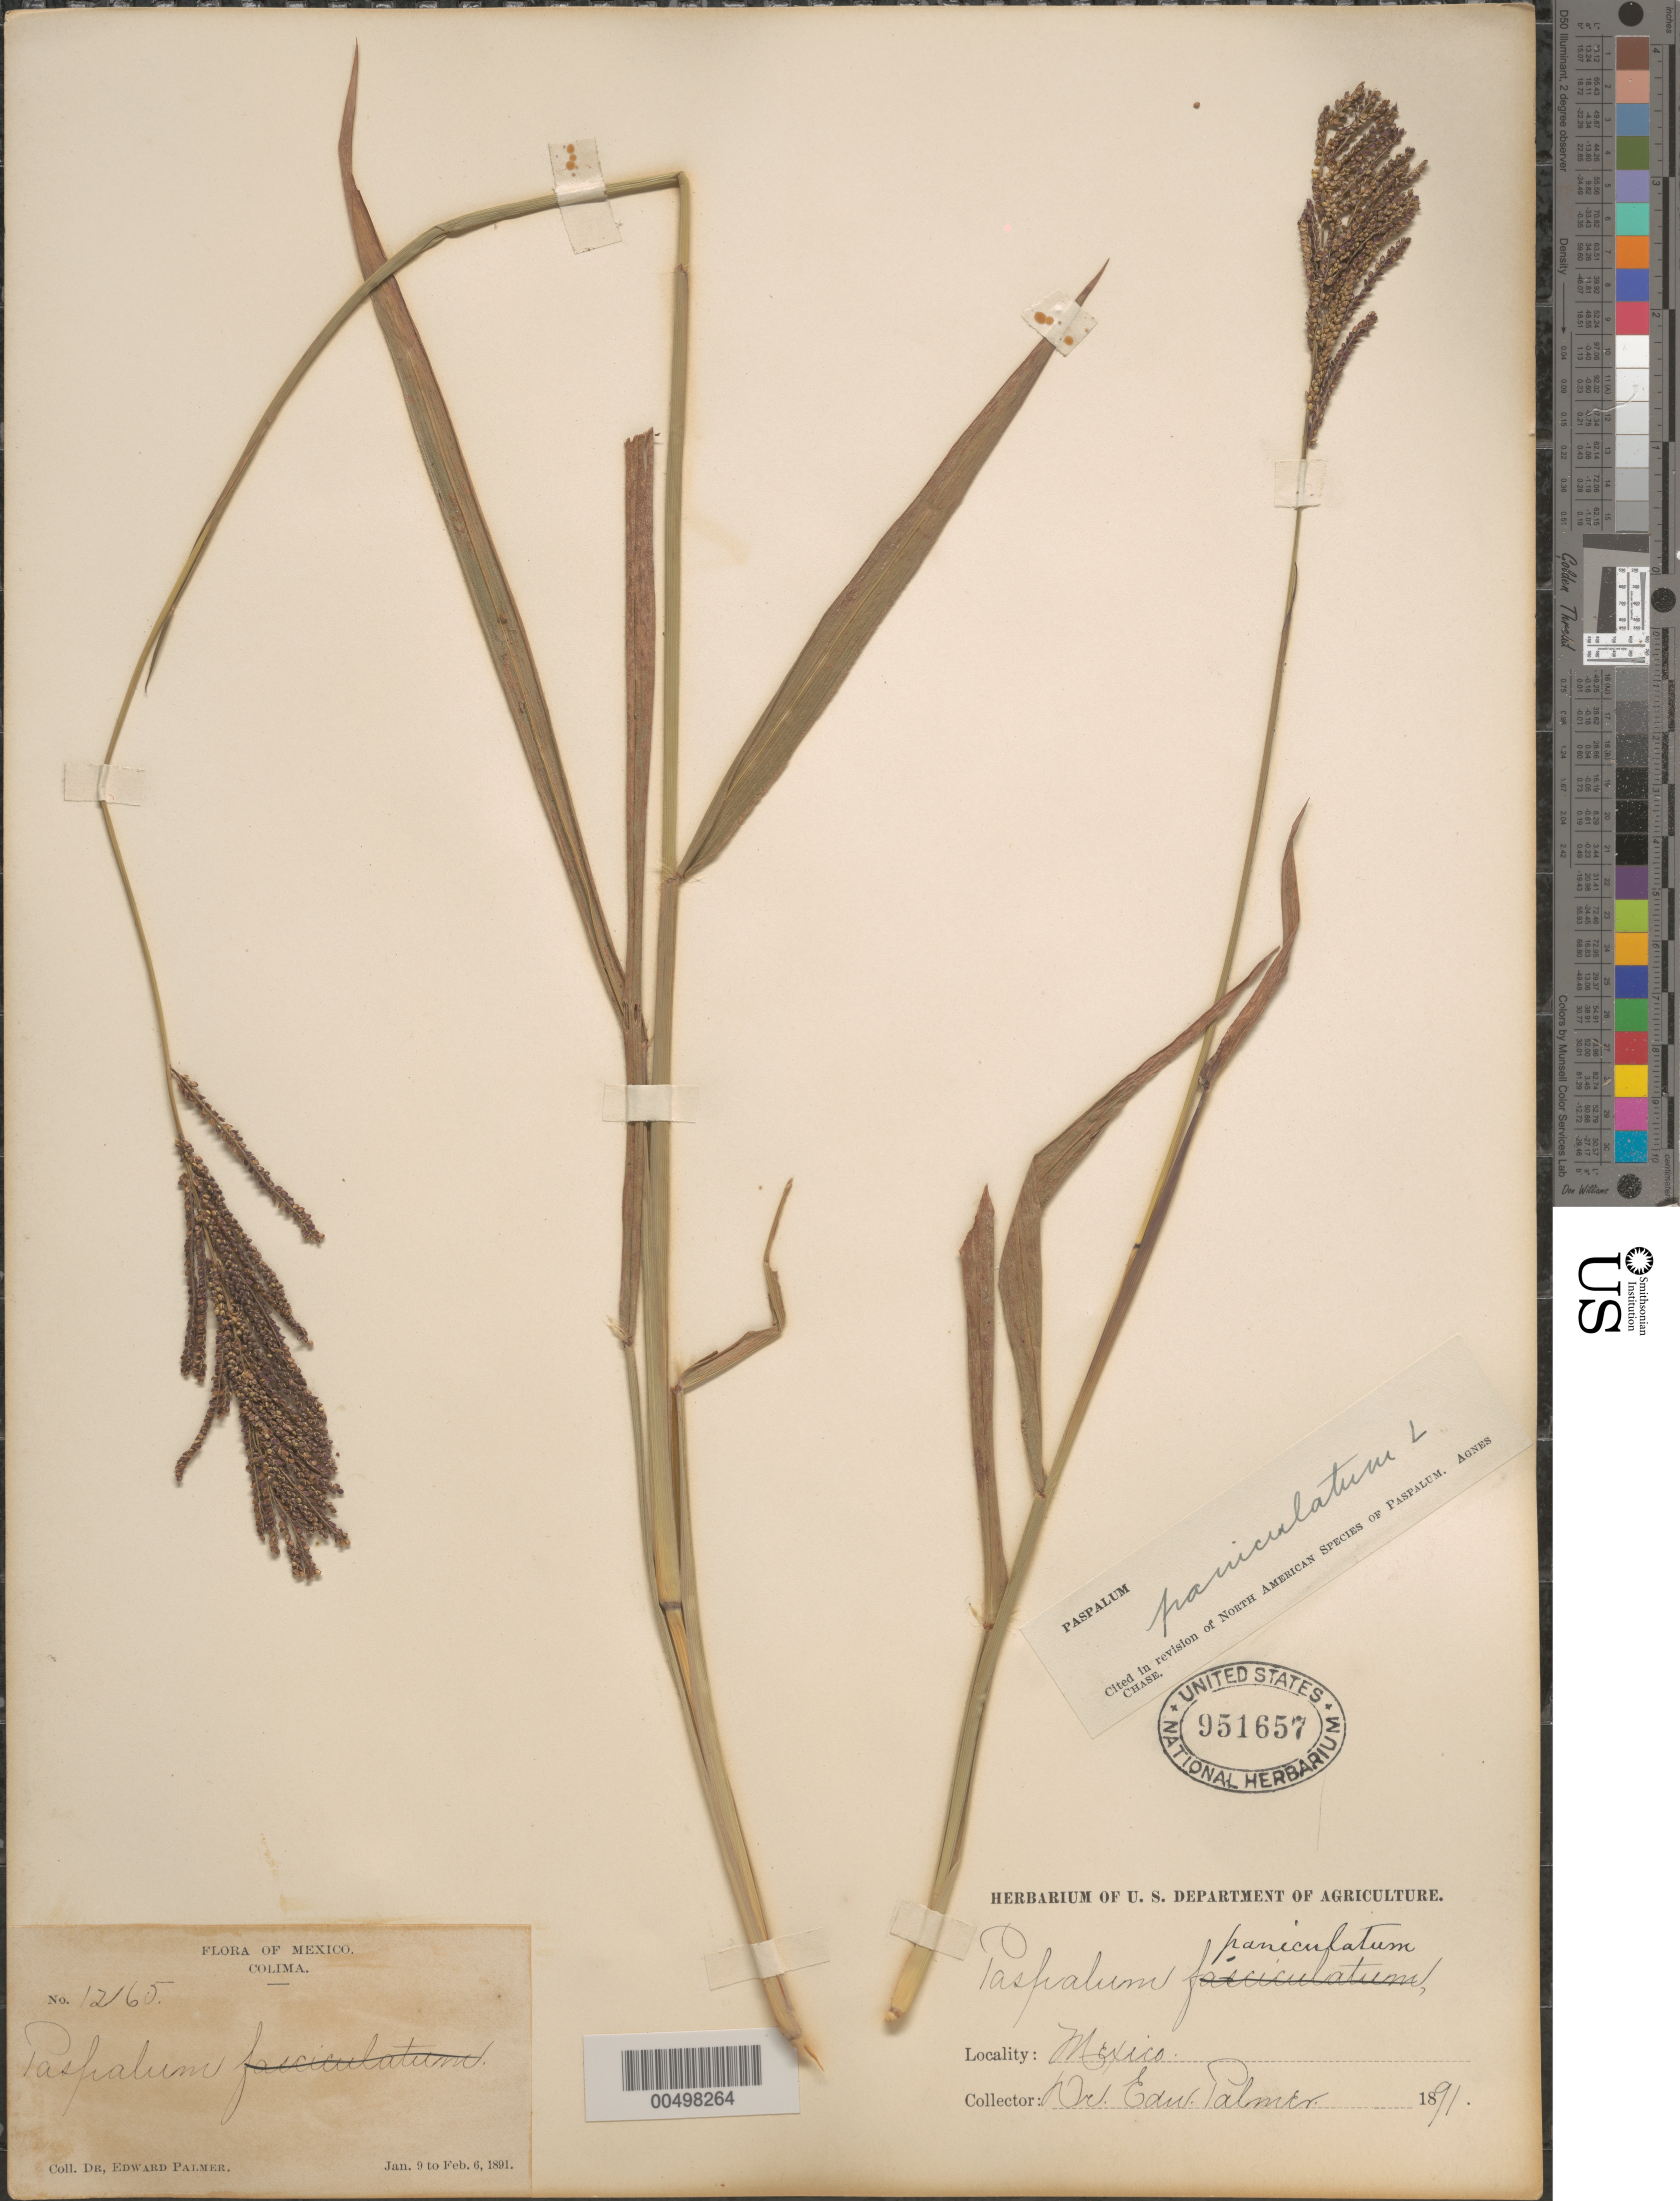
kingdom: Plantae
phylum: Tracheophyta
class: Liliopsida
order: Poales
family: Poaceae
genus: Paspalum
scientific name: Paspalum paniculatum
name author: L.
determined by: Chase, [M.] Agnes, (US)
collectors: E. Palmer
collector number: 1265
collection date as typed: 9 Jan 1891 to 6 Feb 1891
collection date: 1891-01-09/1891-02-06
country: Mexico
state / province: Colima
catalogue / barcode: US 951657